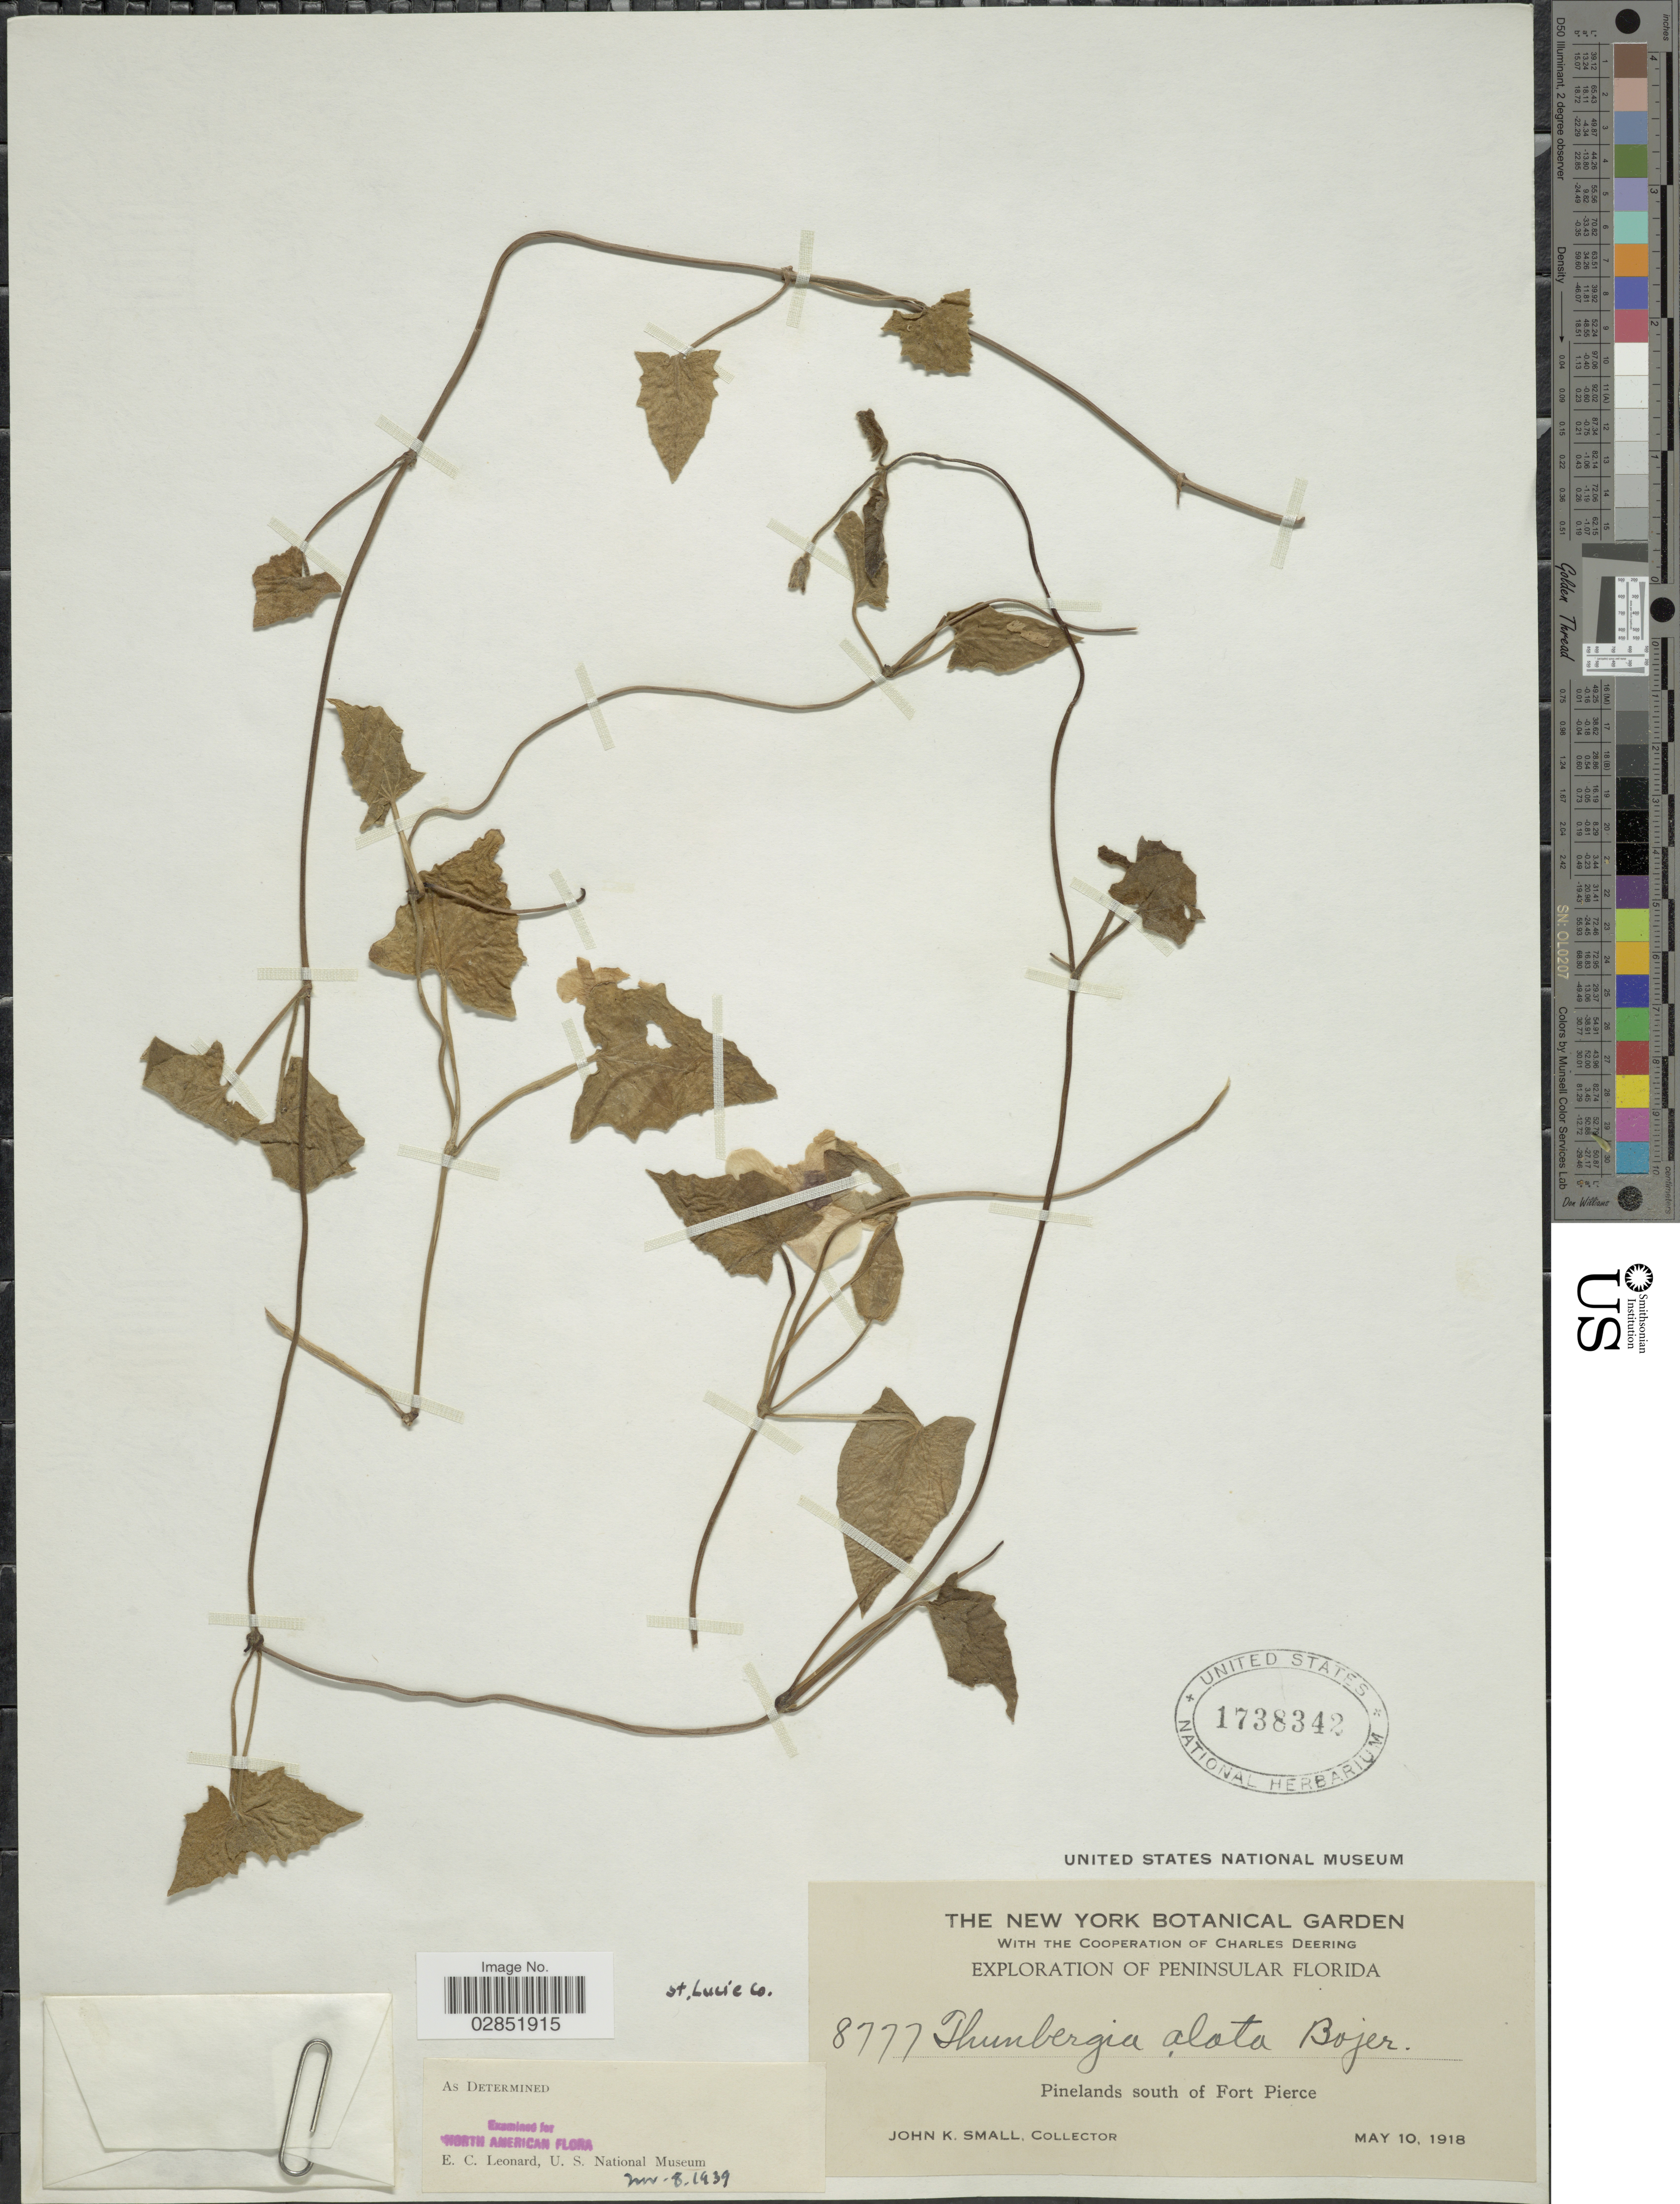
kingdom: Plantae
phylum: Tracheophyta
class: Magnoliopsida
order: Lamiales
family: Acanthaceae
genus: Thunbergia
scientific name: Thunbergia alata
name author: Bojer ex Sims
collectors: J. K. Small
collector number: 8777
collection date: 1918-05-10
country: United States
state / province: Florida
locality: Peninsular Florida. Pinelands south of Fort Pierce. St. Lucie Co.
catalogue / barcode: US 1738342